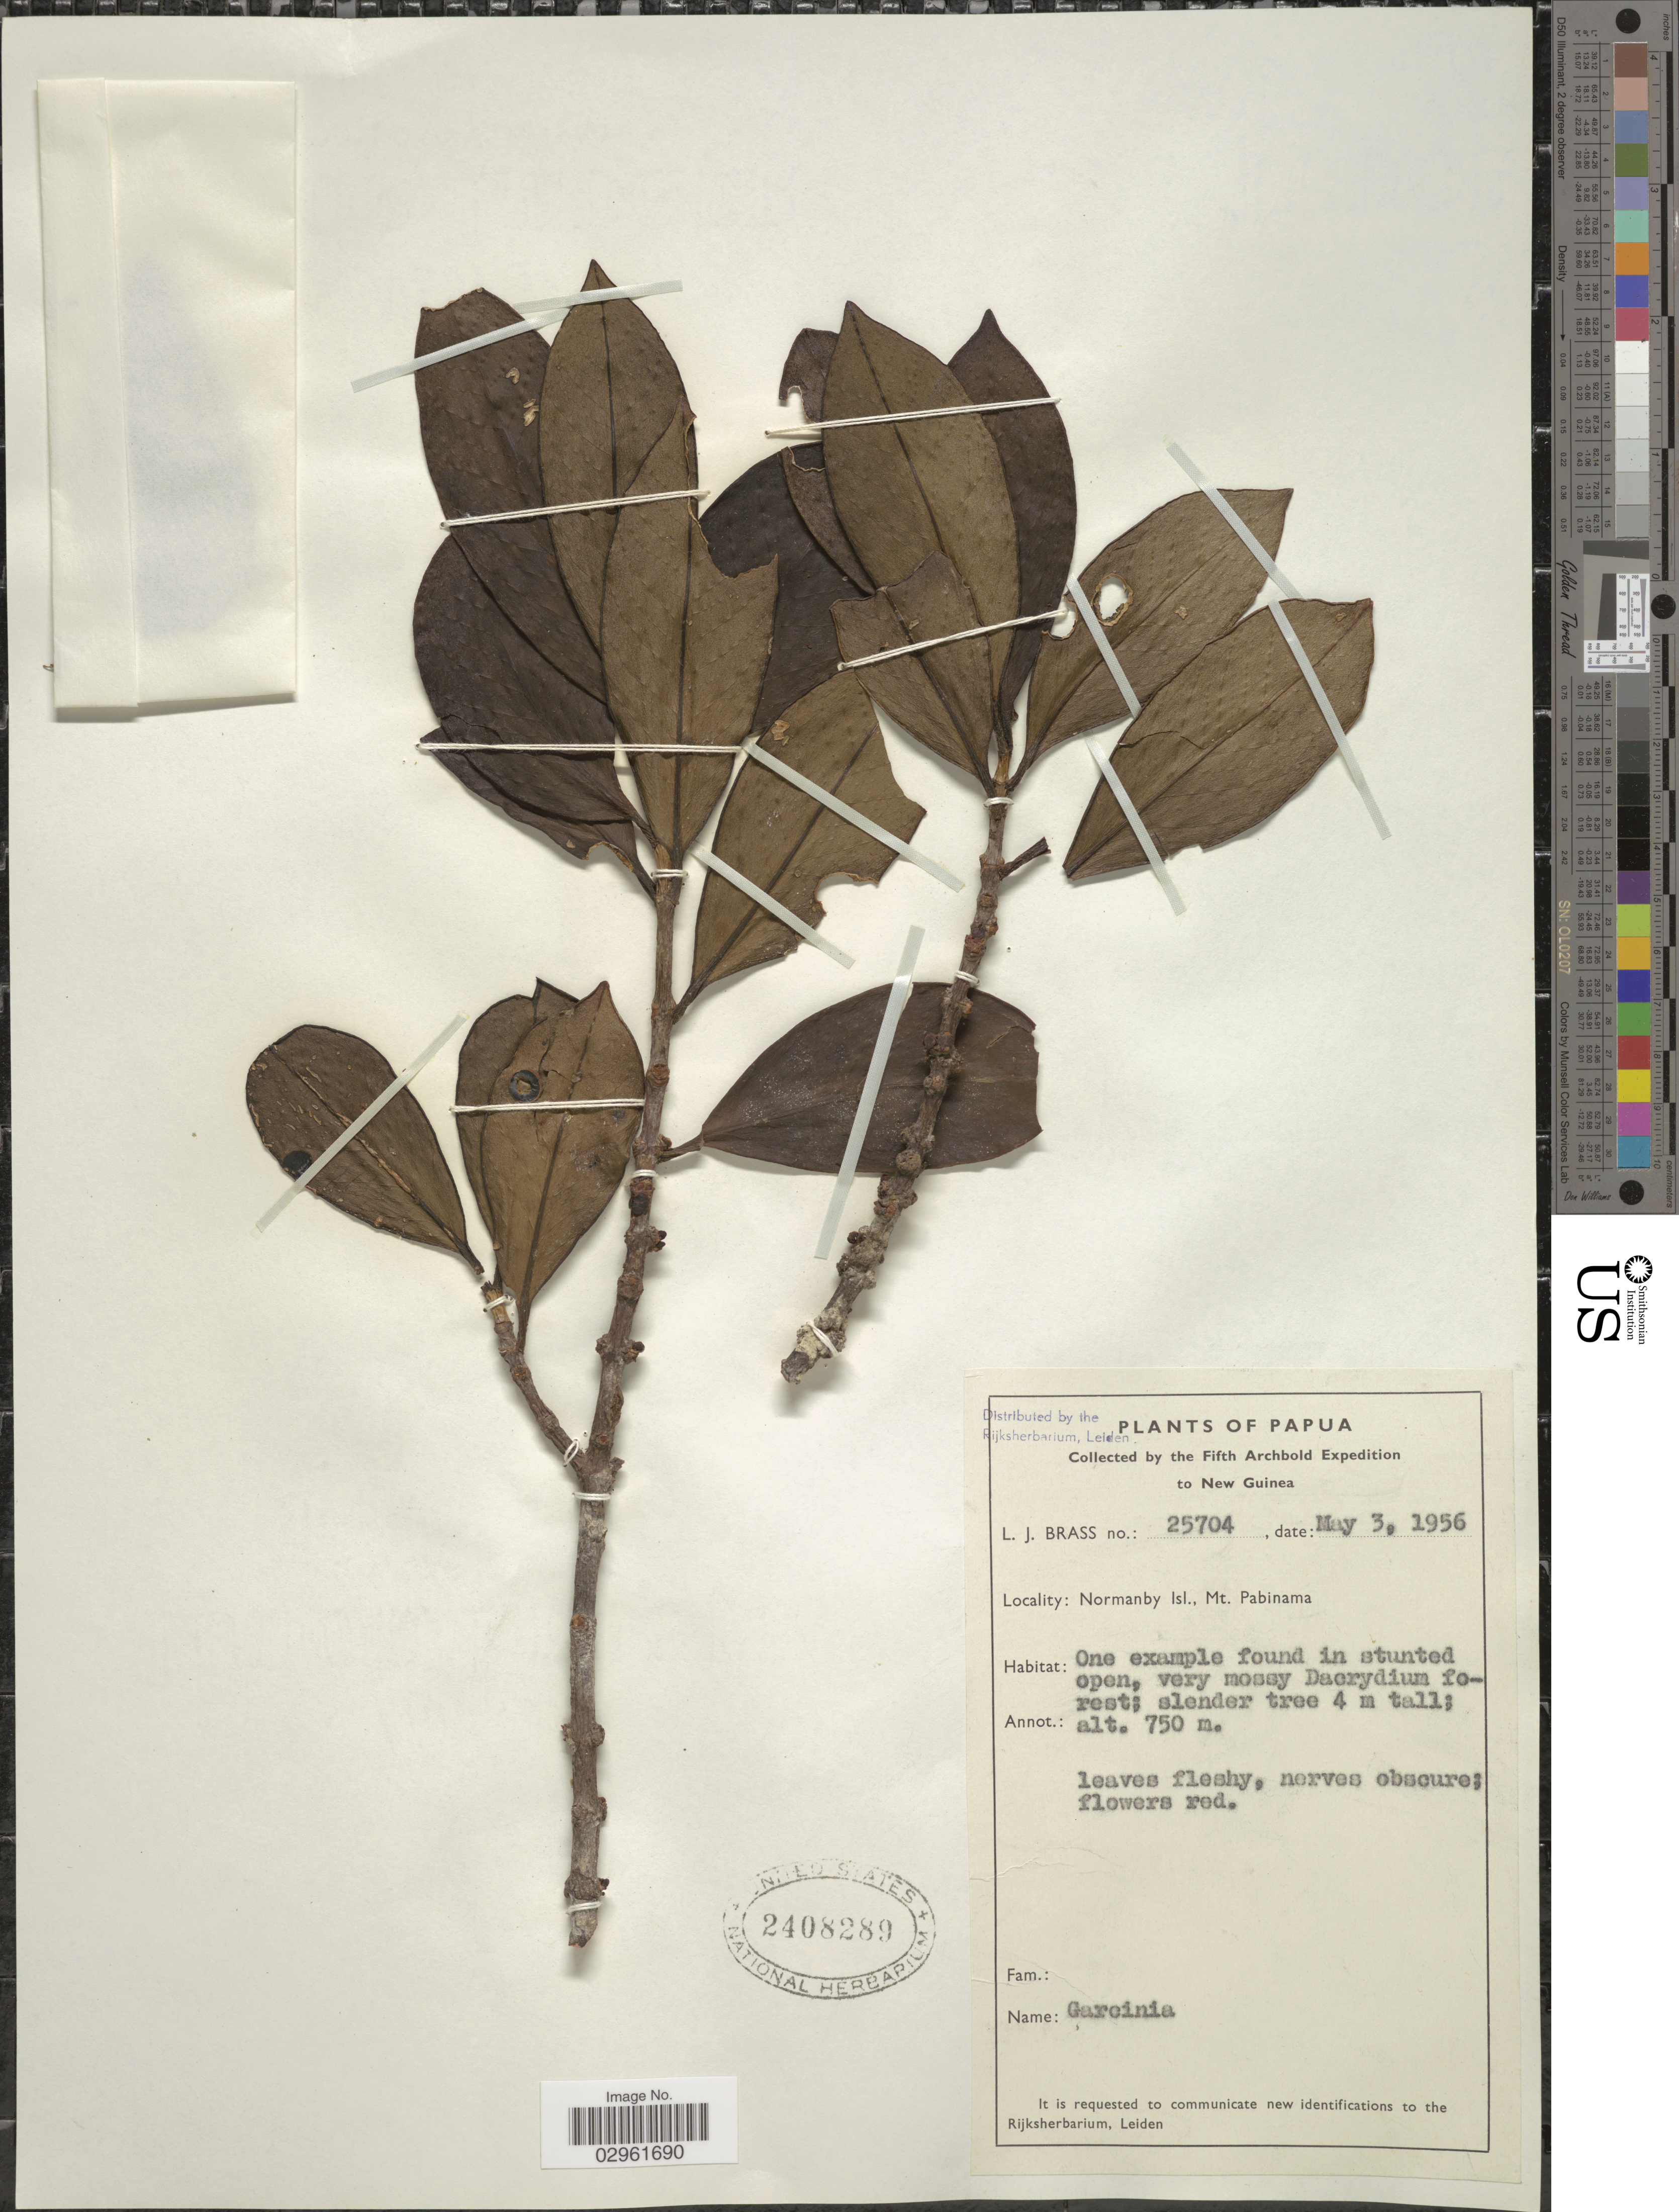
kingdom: Plantae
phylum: Tracheophyta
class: Magnoliopsida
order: Malpighiales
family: Clusiaceae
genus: Garcinia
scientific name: Garcinia sp.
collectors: L. J. Brass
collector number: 25704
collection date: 1956-05-03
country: Papua New Guinea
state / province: Milne Bay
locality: New Guinea. Normanby Isl., Mt. Pabinama.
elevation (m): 750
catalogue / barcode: US 2408289